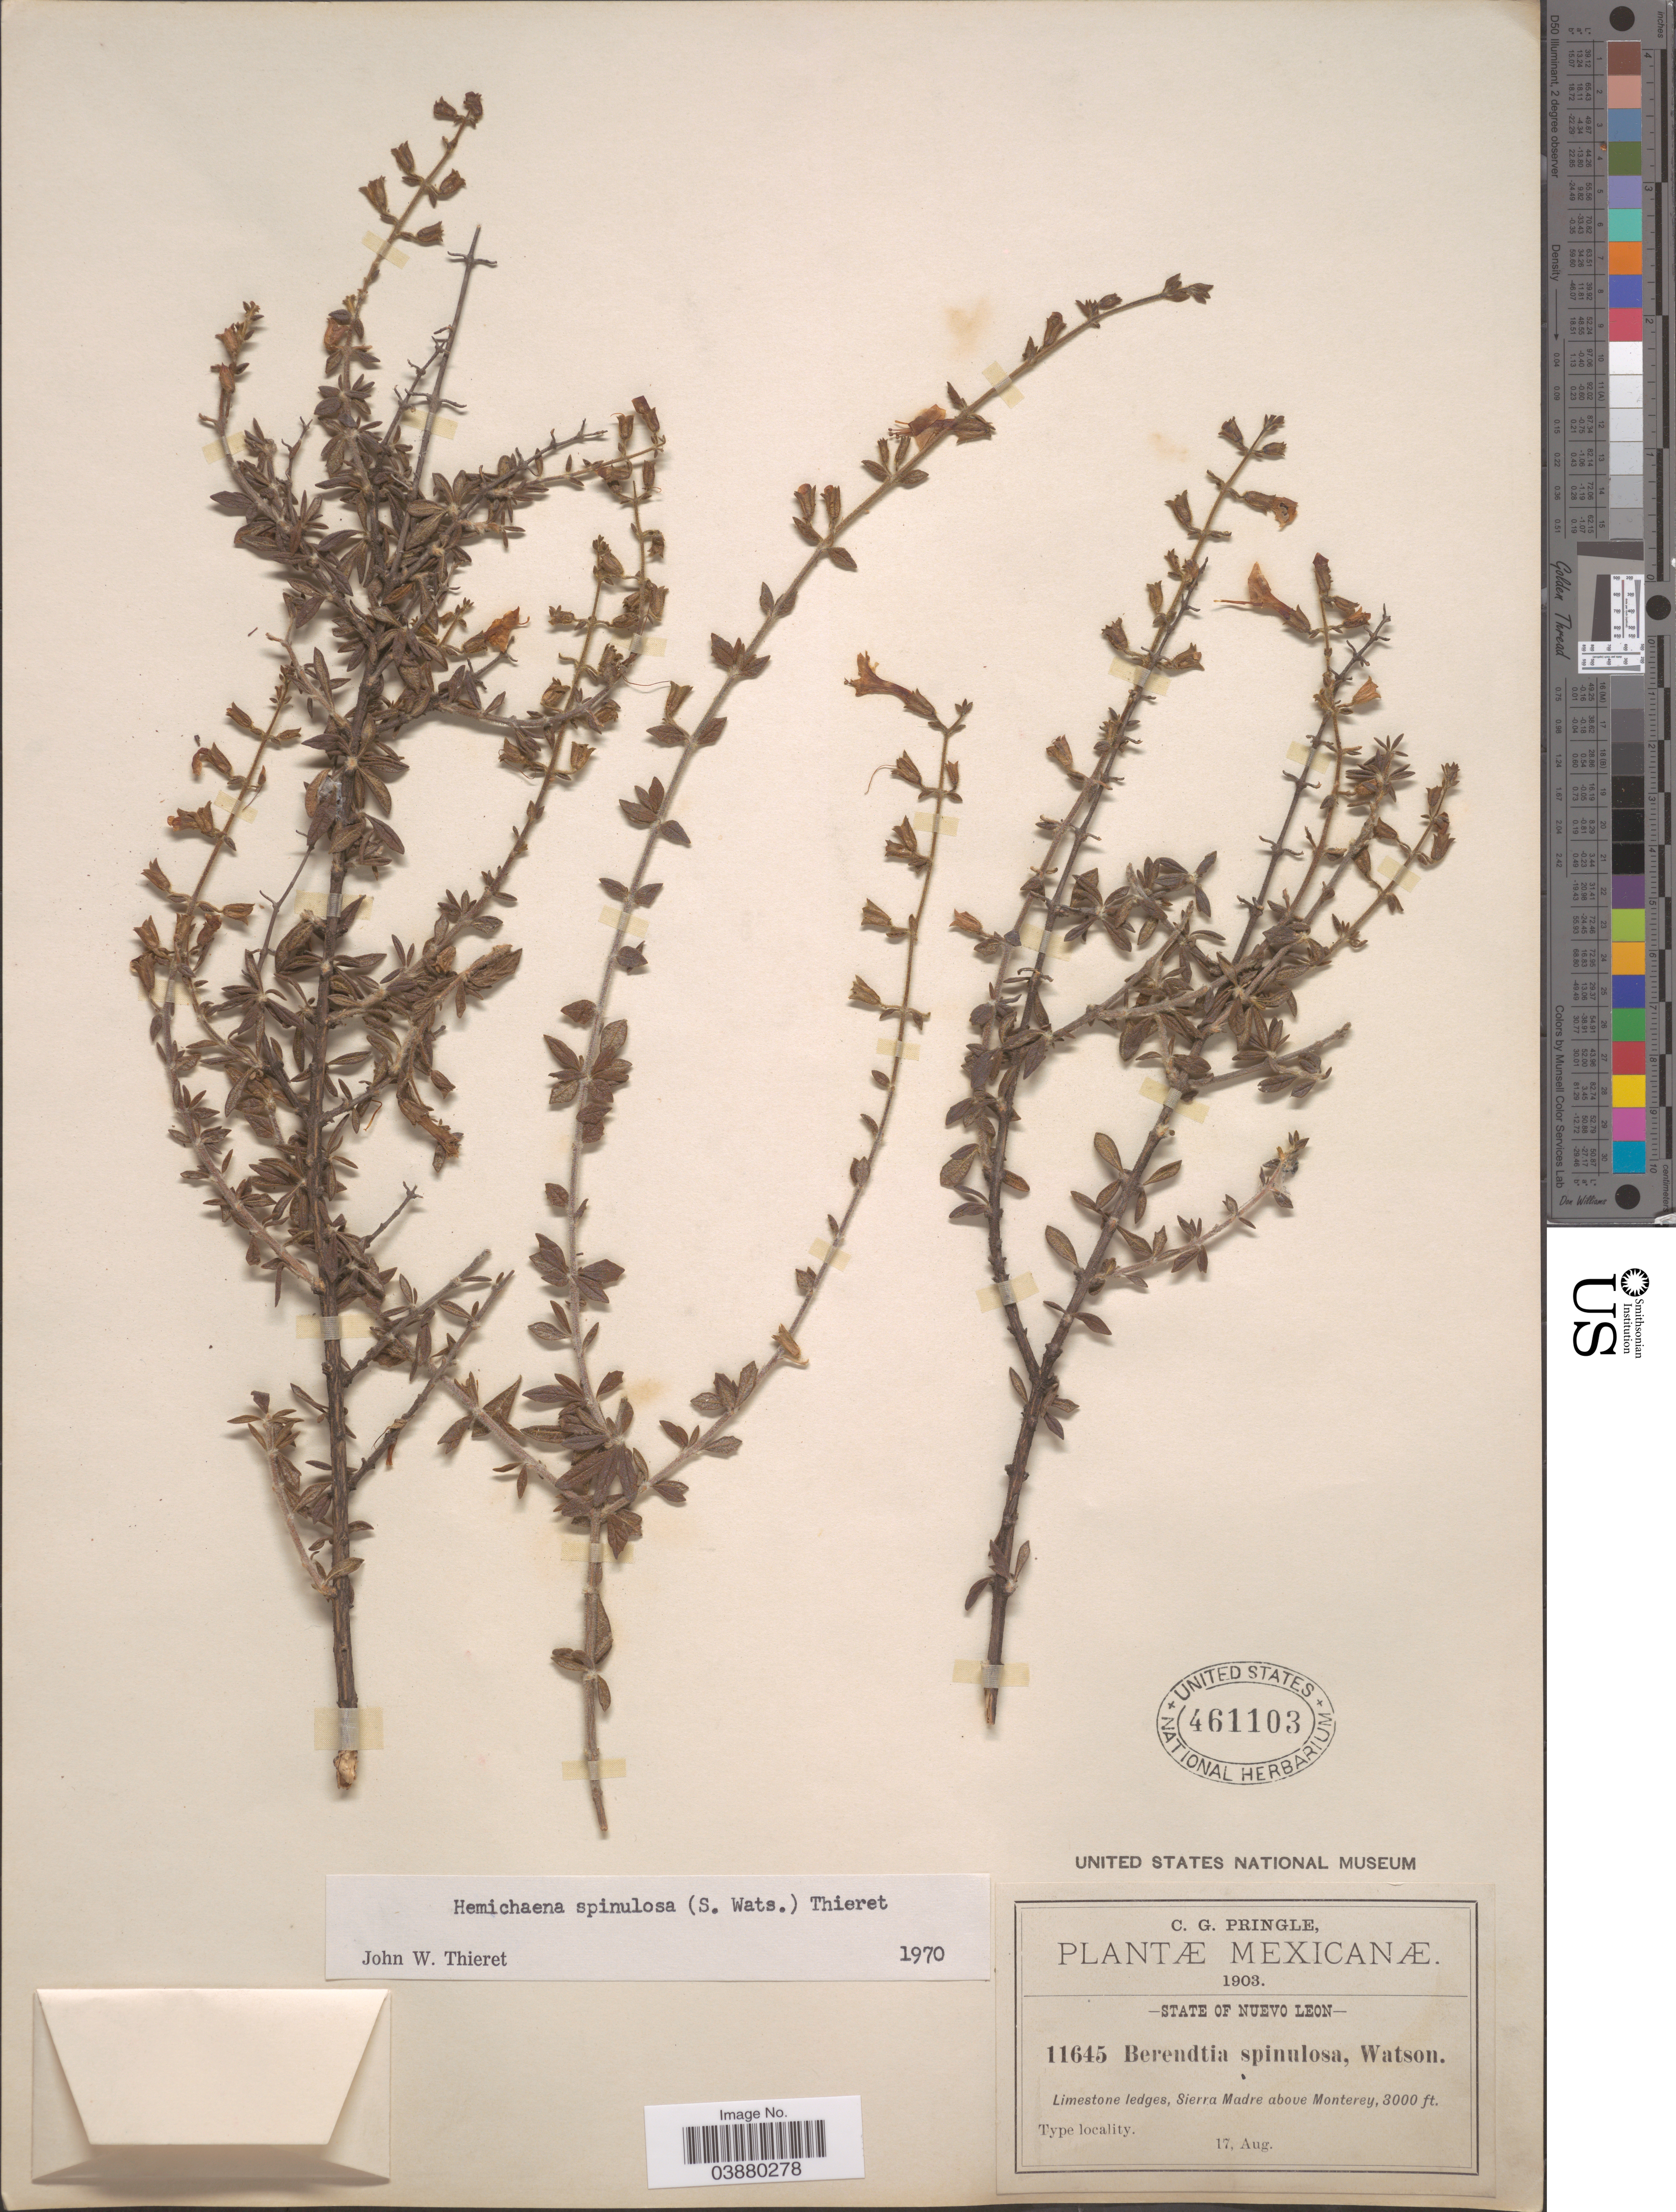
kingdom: Plantae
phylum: Tracheophyta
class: Magnoliopsida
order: Lamiales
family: Phrymaceae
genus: Hemichaena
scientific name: Hemichaena spinulosa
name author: (S. Watson) Thieret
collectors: C. G. Pringle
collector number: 11645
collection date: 1903-08-17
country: Mexico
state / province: Nuevo León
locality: Sierra Madre above Monterey.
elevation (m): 914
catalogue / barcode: US 461103